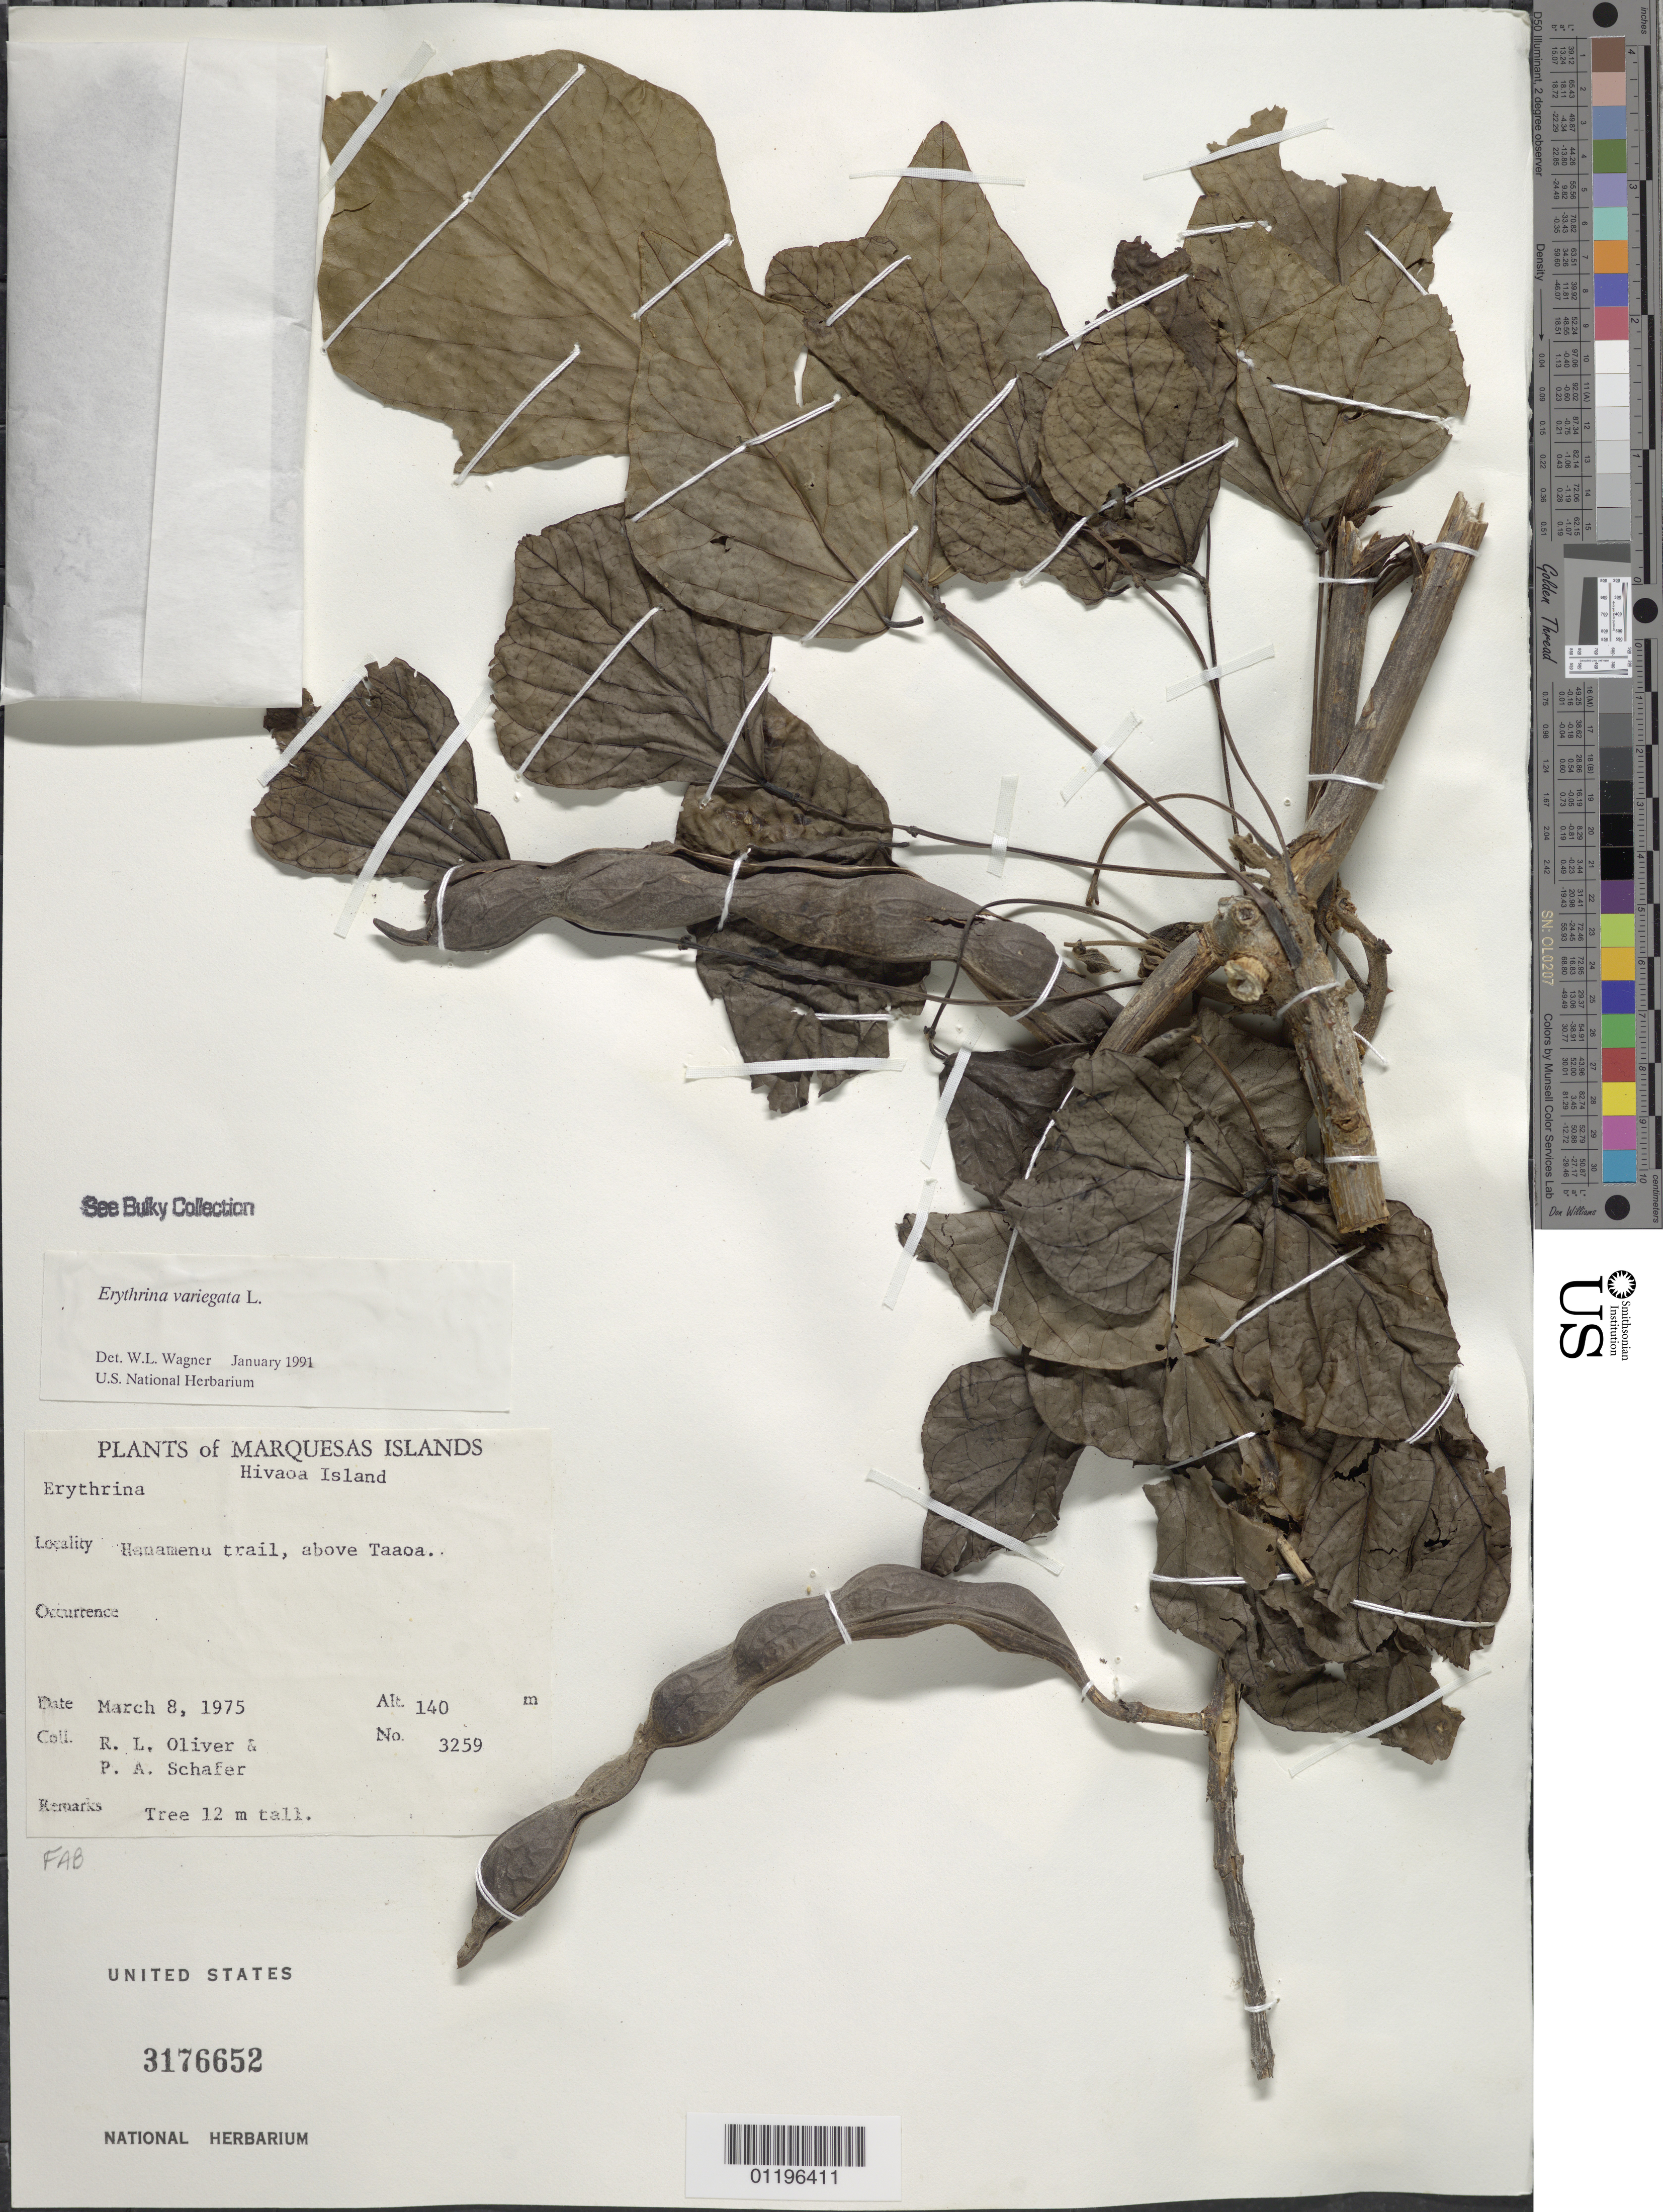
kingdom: Plantae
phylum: Tracheophyta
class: Magnoliopsida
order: Fabales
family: Fabaceae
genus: Erythrina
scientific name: Erythrina variegata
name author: L.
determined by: Wagner, W. L., (BOT), Smithsonian Institution - National Museum of Natural History (UNITED STATES)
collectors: R. L. Oliver & P. A. Schäfer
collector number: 3259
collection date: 1975-03-08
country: French Polynesia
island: Hiva Oa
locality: Hanamenu Trail, above Taaoa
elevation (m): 140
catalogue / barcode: US 3176652